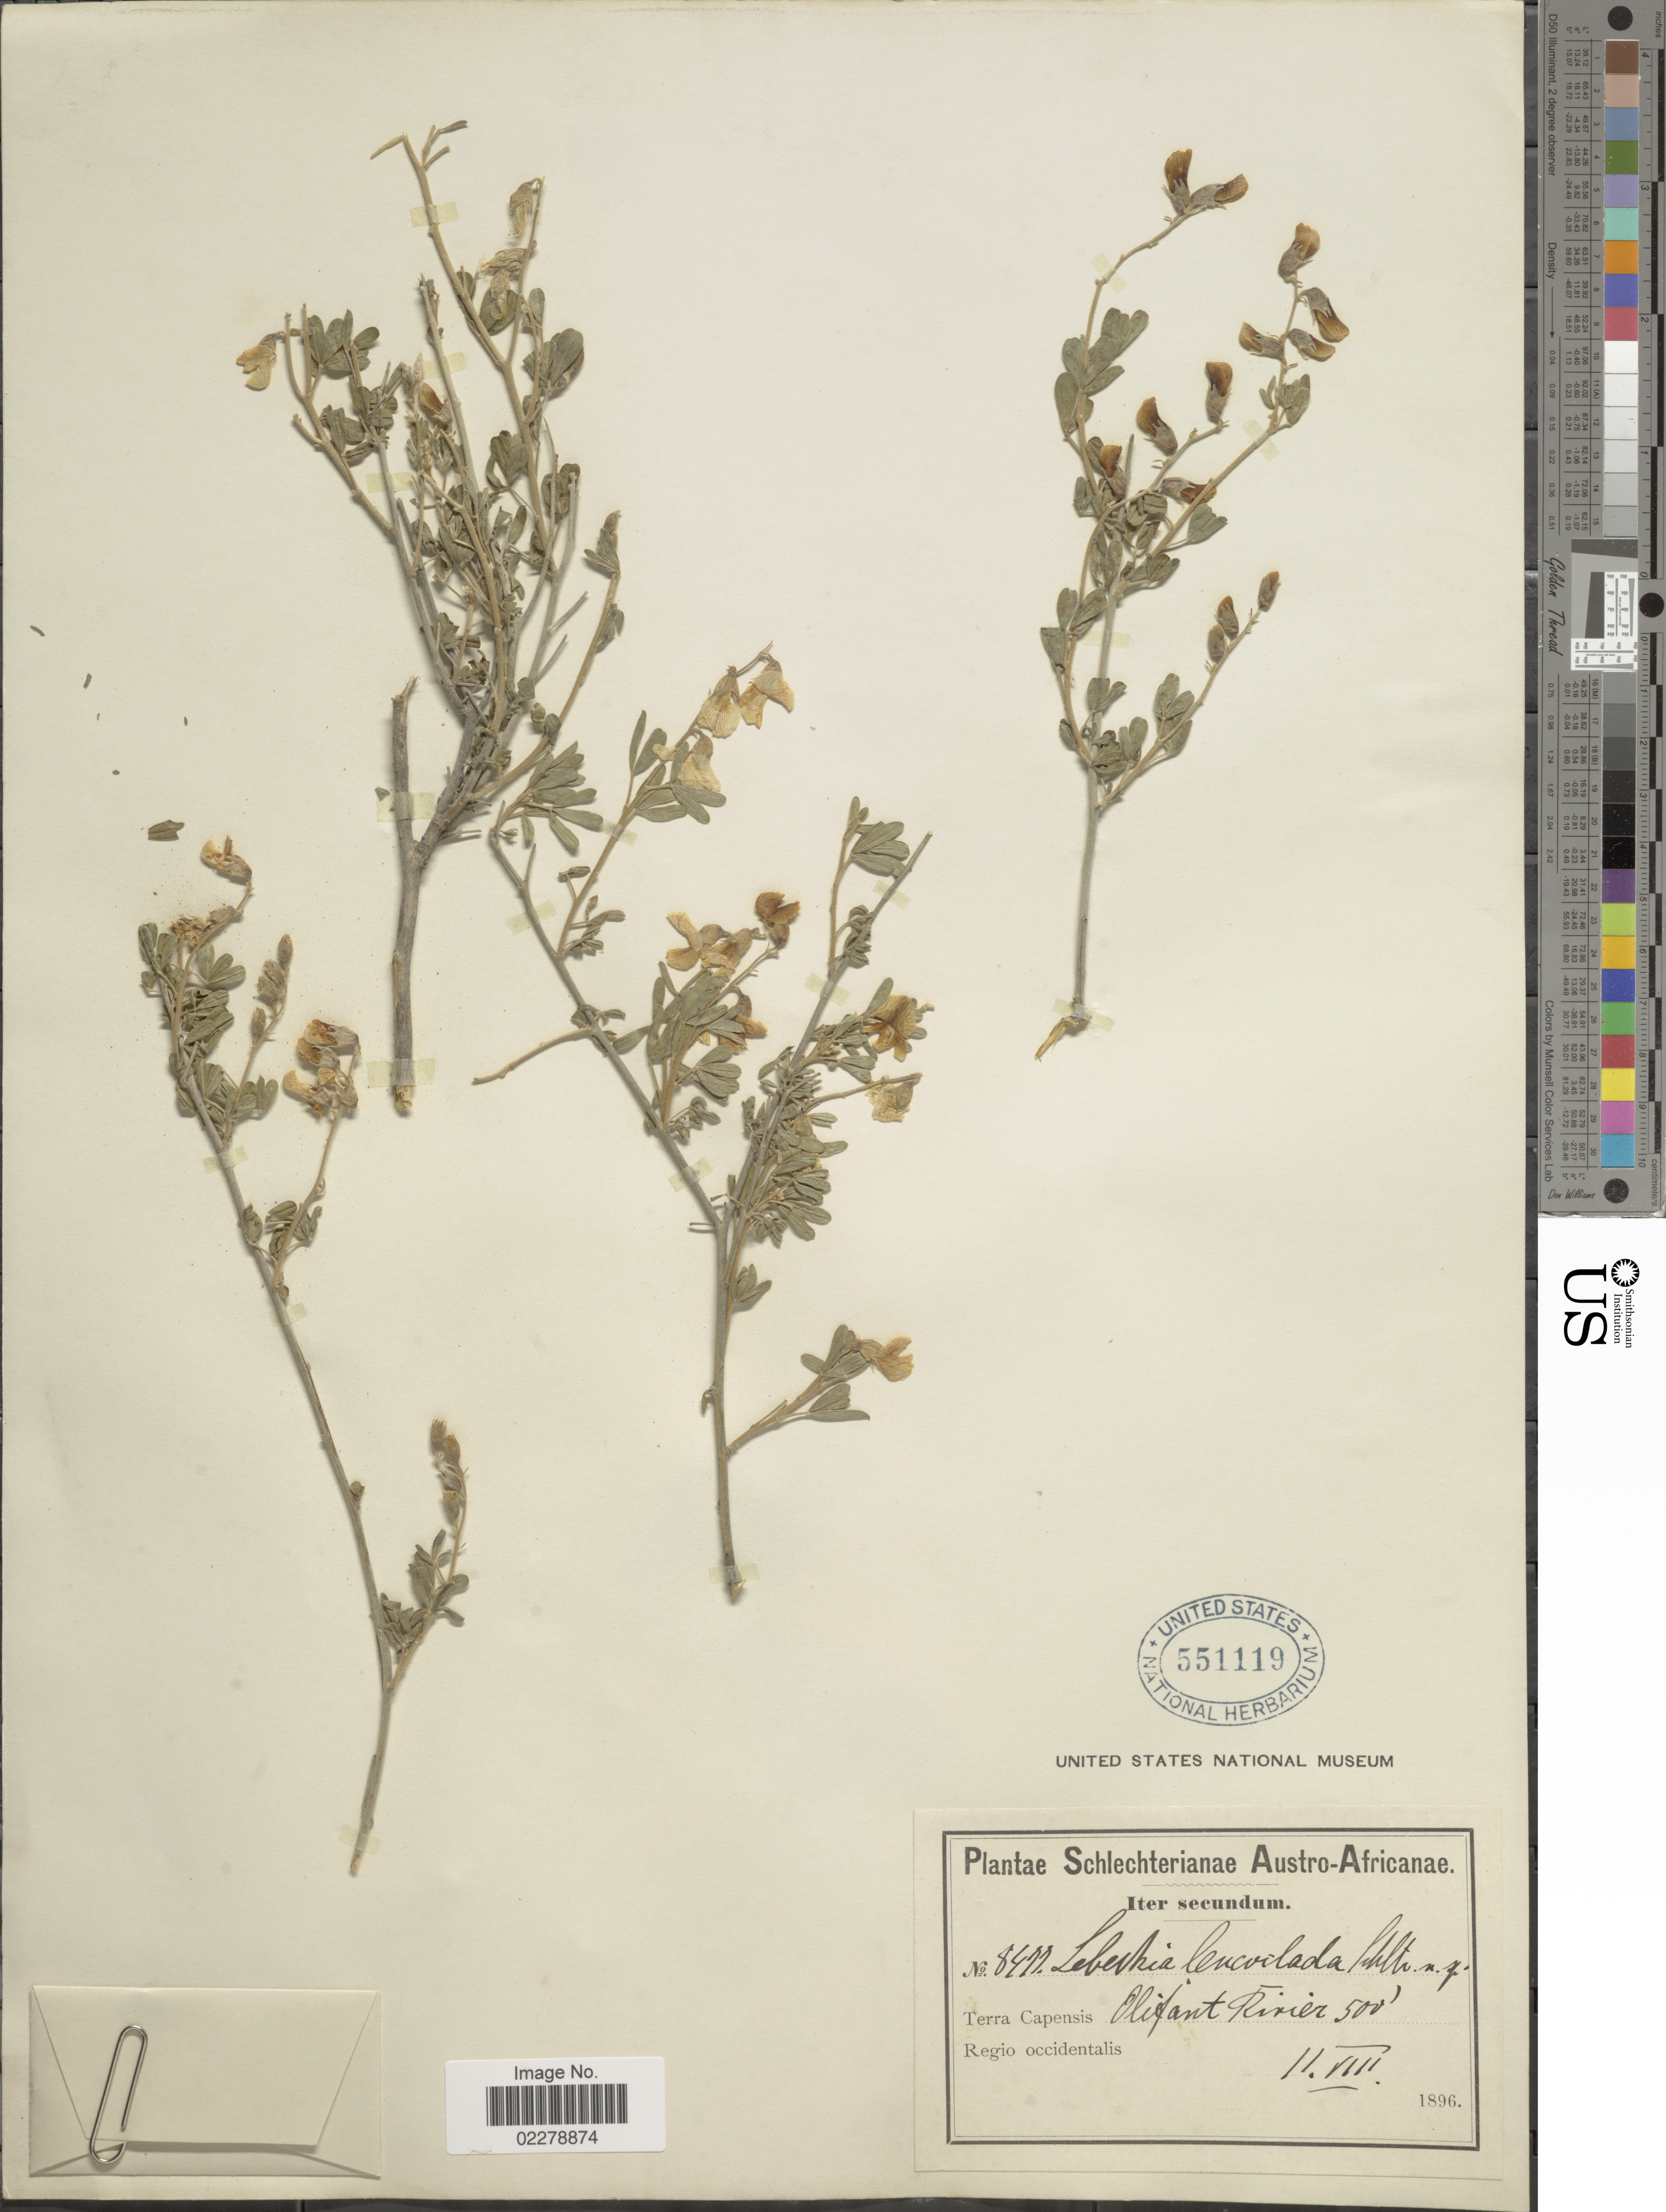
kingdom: Plantae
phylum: Tracheophyta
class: Magnoliopsida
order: Fabales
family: Fabaceae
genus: Lebeckia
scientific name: Lebeckia leucoclada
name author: Schltr.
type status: Type Collection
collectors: Schlechter, --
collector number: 8477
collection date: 1896-08-11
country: South Africa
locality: Austro- Africanae. Terra Capensis, Olifant Rivier, Regio occidentalis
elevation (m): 152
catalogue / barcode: US 551119